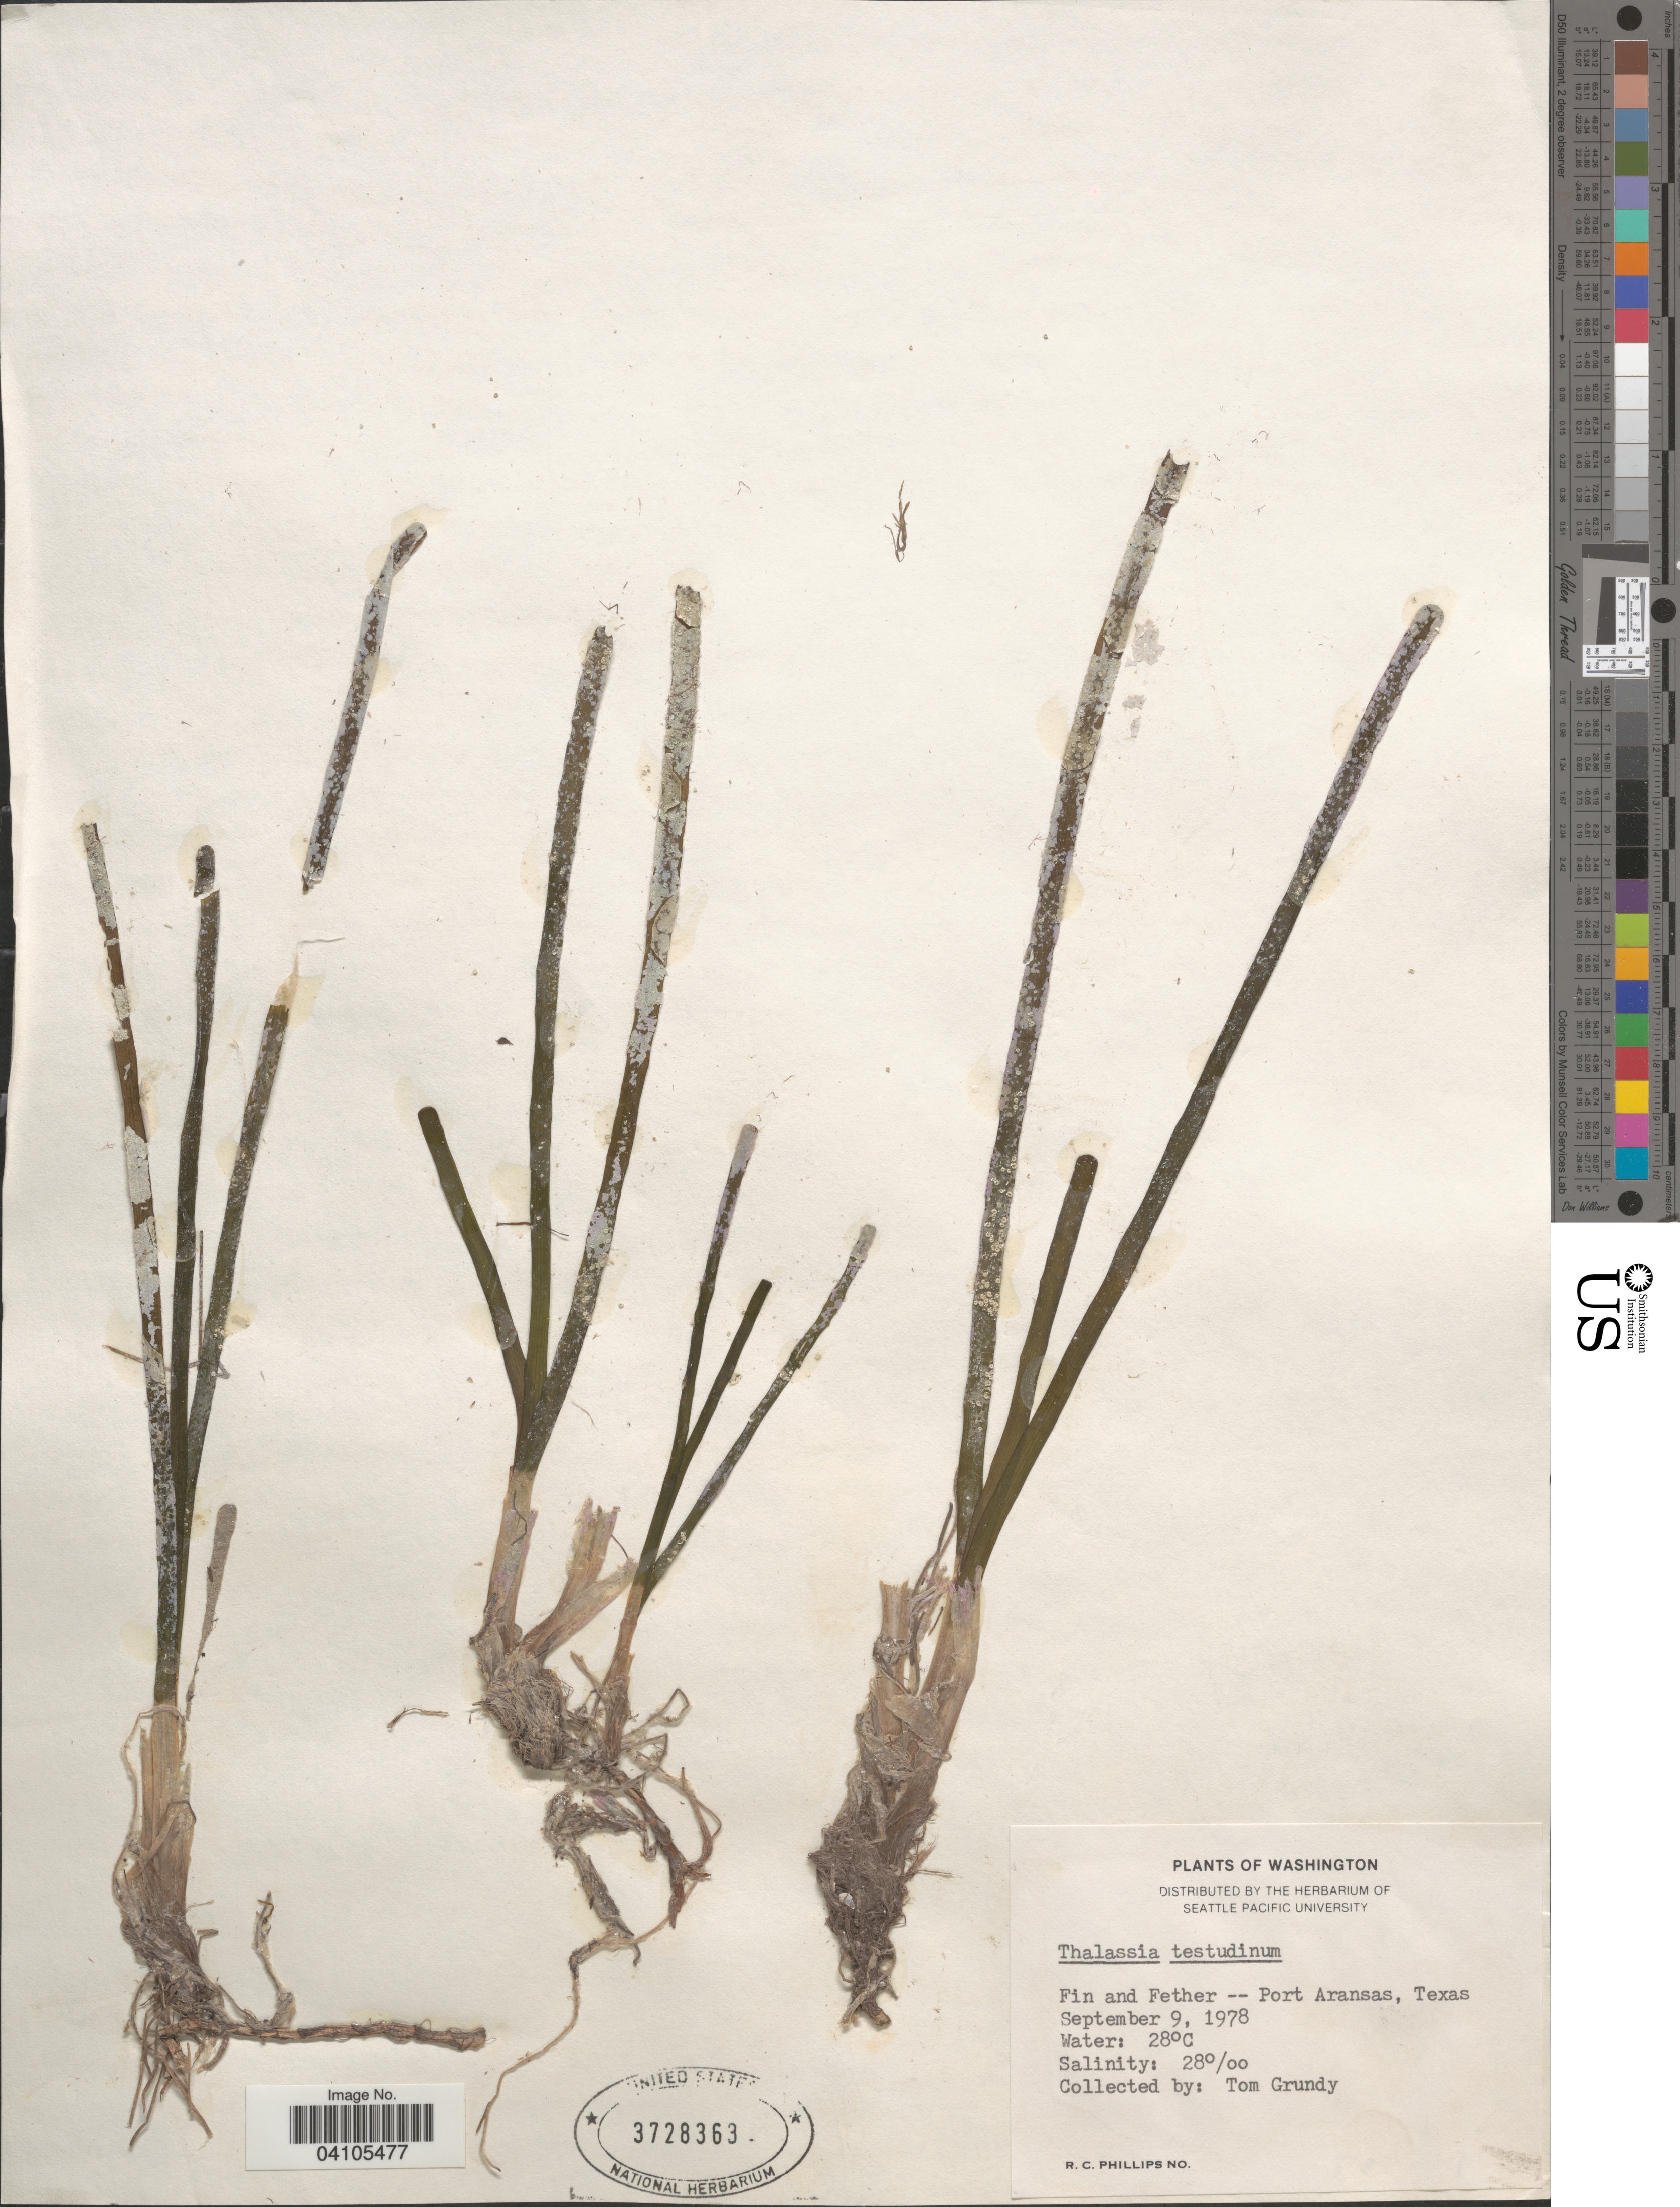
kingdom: Plantae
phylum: Tracheophyta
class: Liliopsida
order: Alismatales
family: Hydrocharitaceae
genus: Thalassia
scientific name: Thalassia testudinum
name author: Banks & Sol. ex K.D. Koenig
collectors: T. Grundy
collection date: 1978-09-09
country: United States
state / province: Texas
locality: Fin and Fether -- Port Aransas.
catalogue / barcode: US 3728363